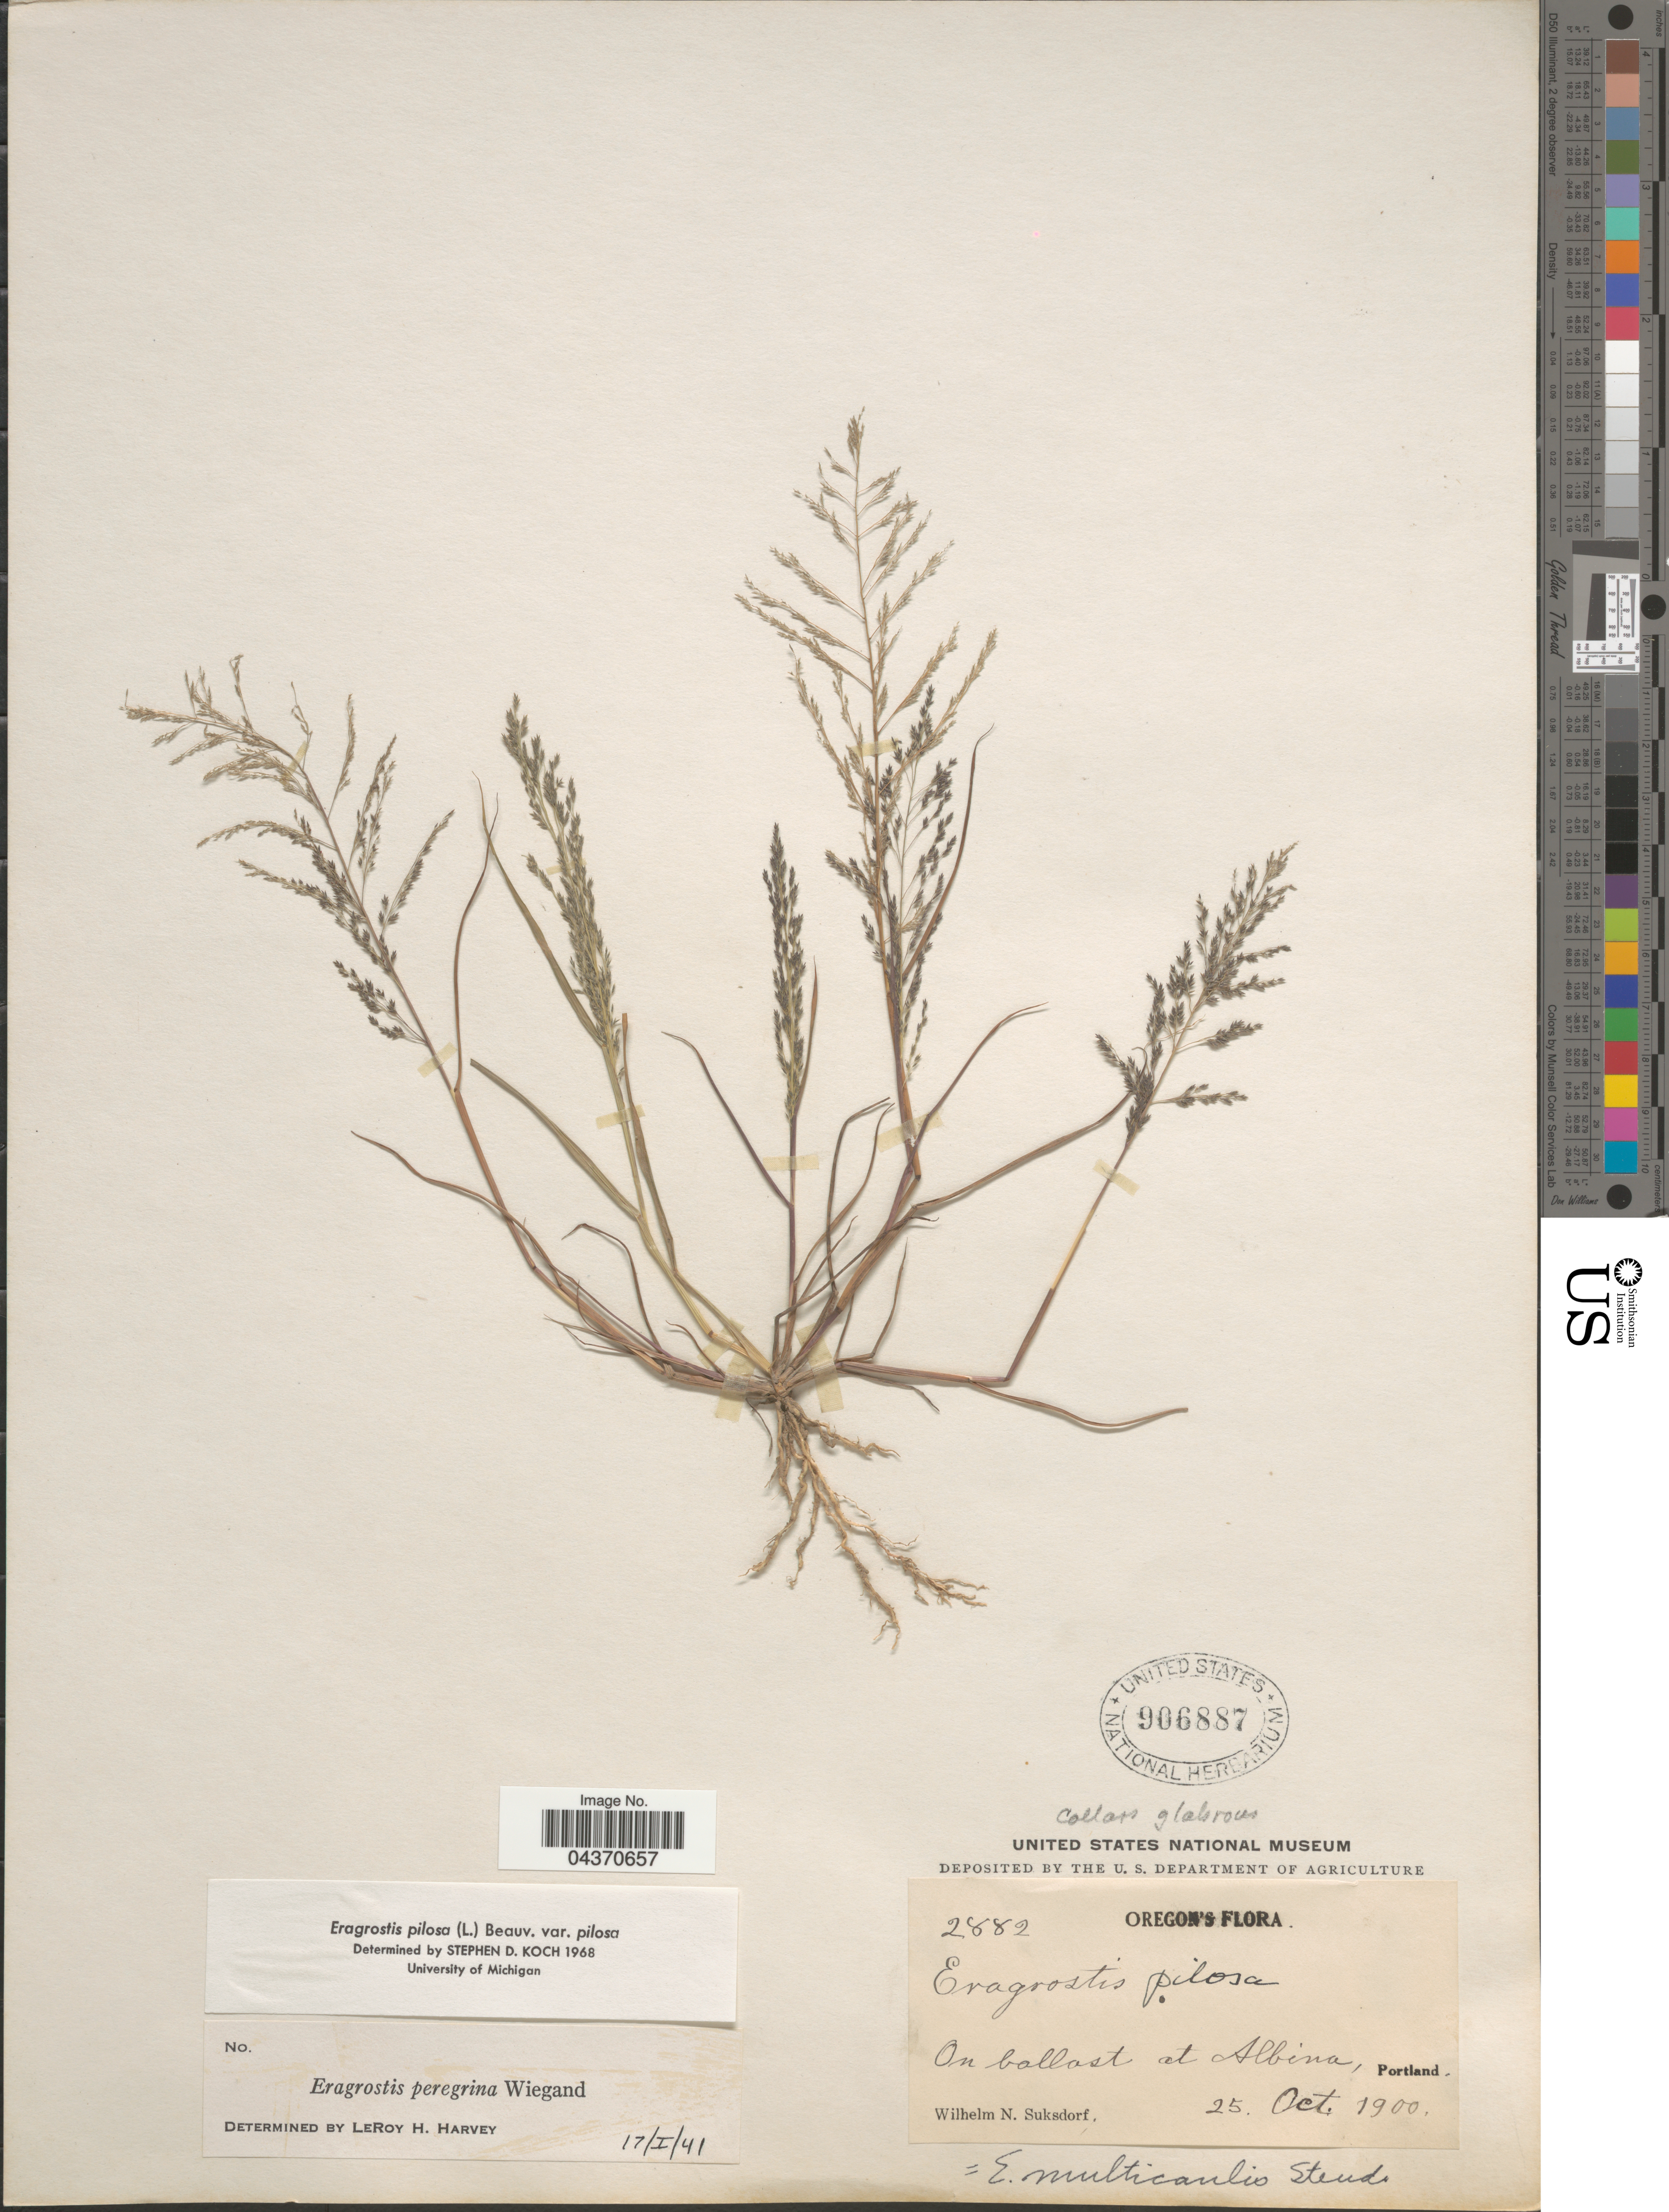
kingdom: Plantae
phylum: Tracheophyta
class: Liliopsida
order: Poales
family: Poaceae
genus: Eragrostis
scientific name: Eragrostis pilosa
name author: (L.) P. Beauv.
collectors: W. N. Suksdorf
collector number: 2882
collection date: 1900-10-25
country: United States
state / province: Oregon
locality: On ballast at Albina, Portland.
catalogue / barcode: US 906887